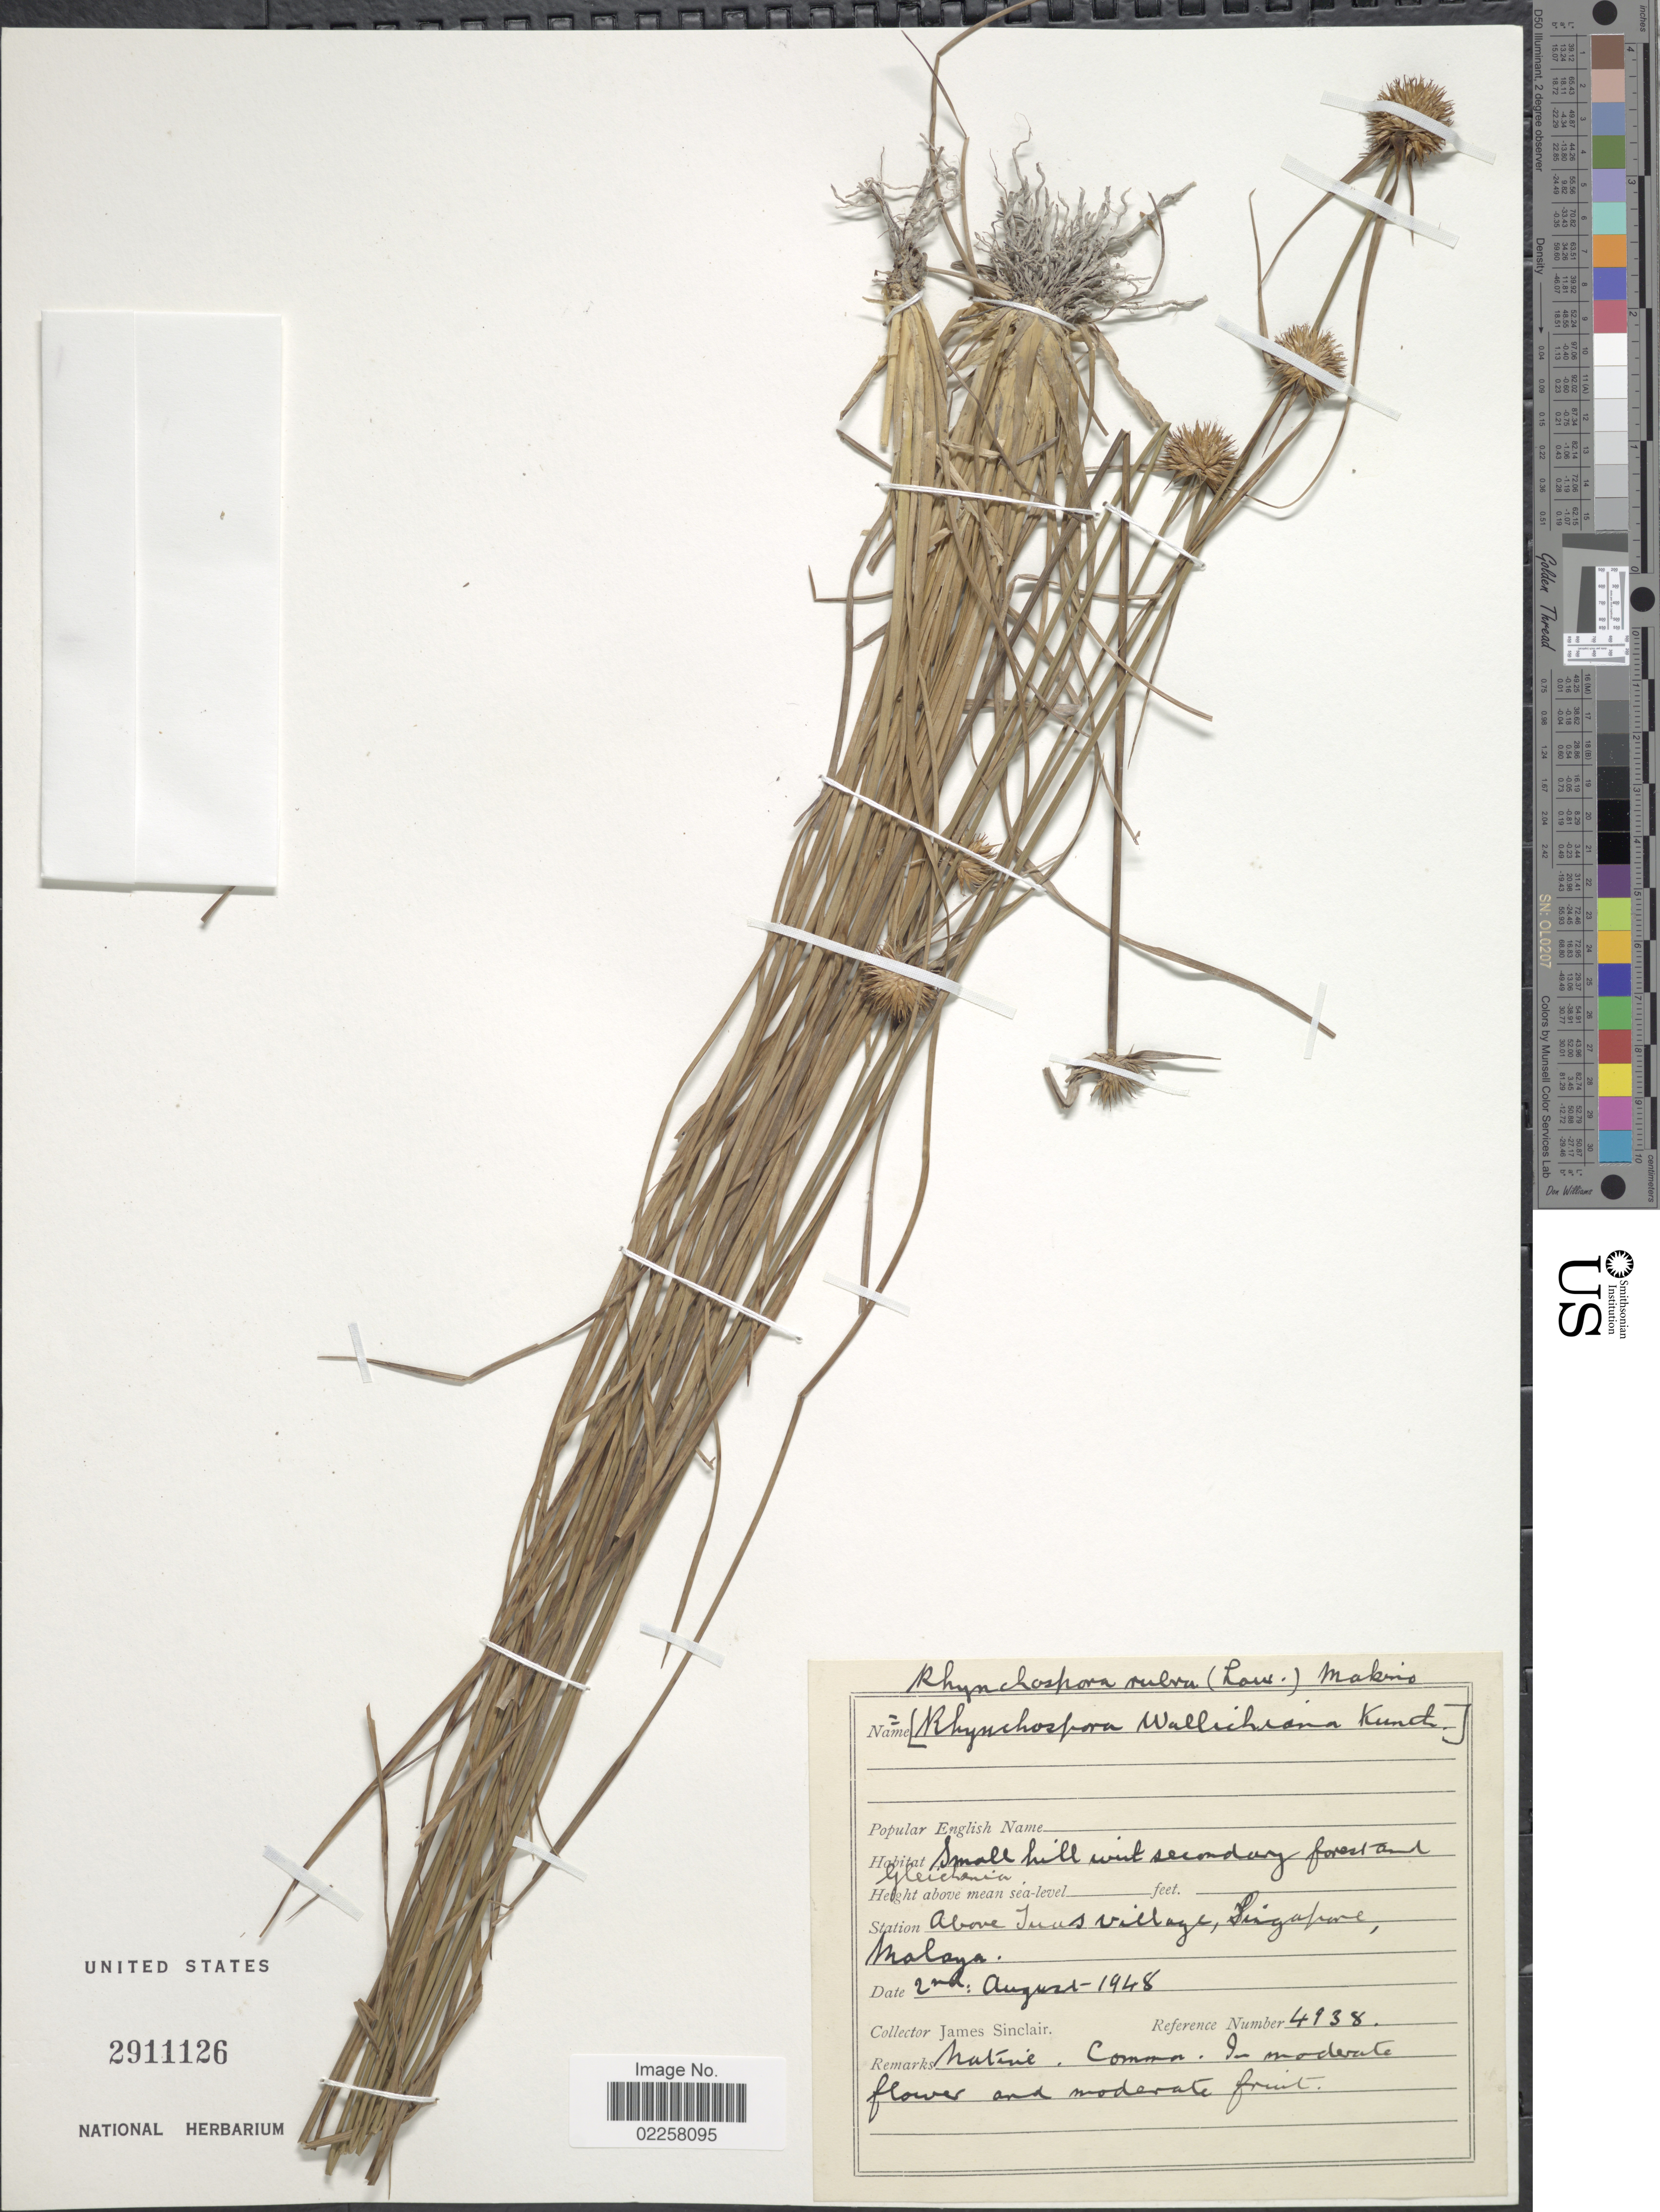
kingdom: Plantae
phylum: Tracheophyta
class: Liliopsida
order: Poales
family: Cyperaceae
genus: Rhynchospora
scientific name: Rhynchospora rubra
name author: (Lour.) Makino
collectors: J. Sinclair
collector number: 4938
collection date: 1948-08-02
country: Singapore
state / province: Tuas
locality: Above Tuus village, Singapore, Malaya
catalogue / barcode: US 2911126